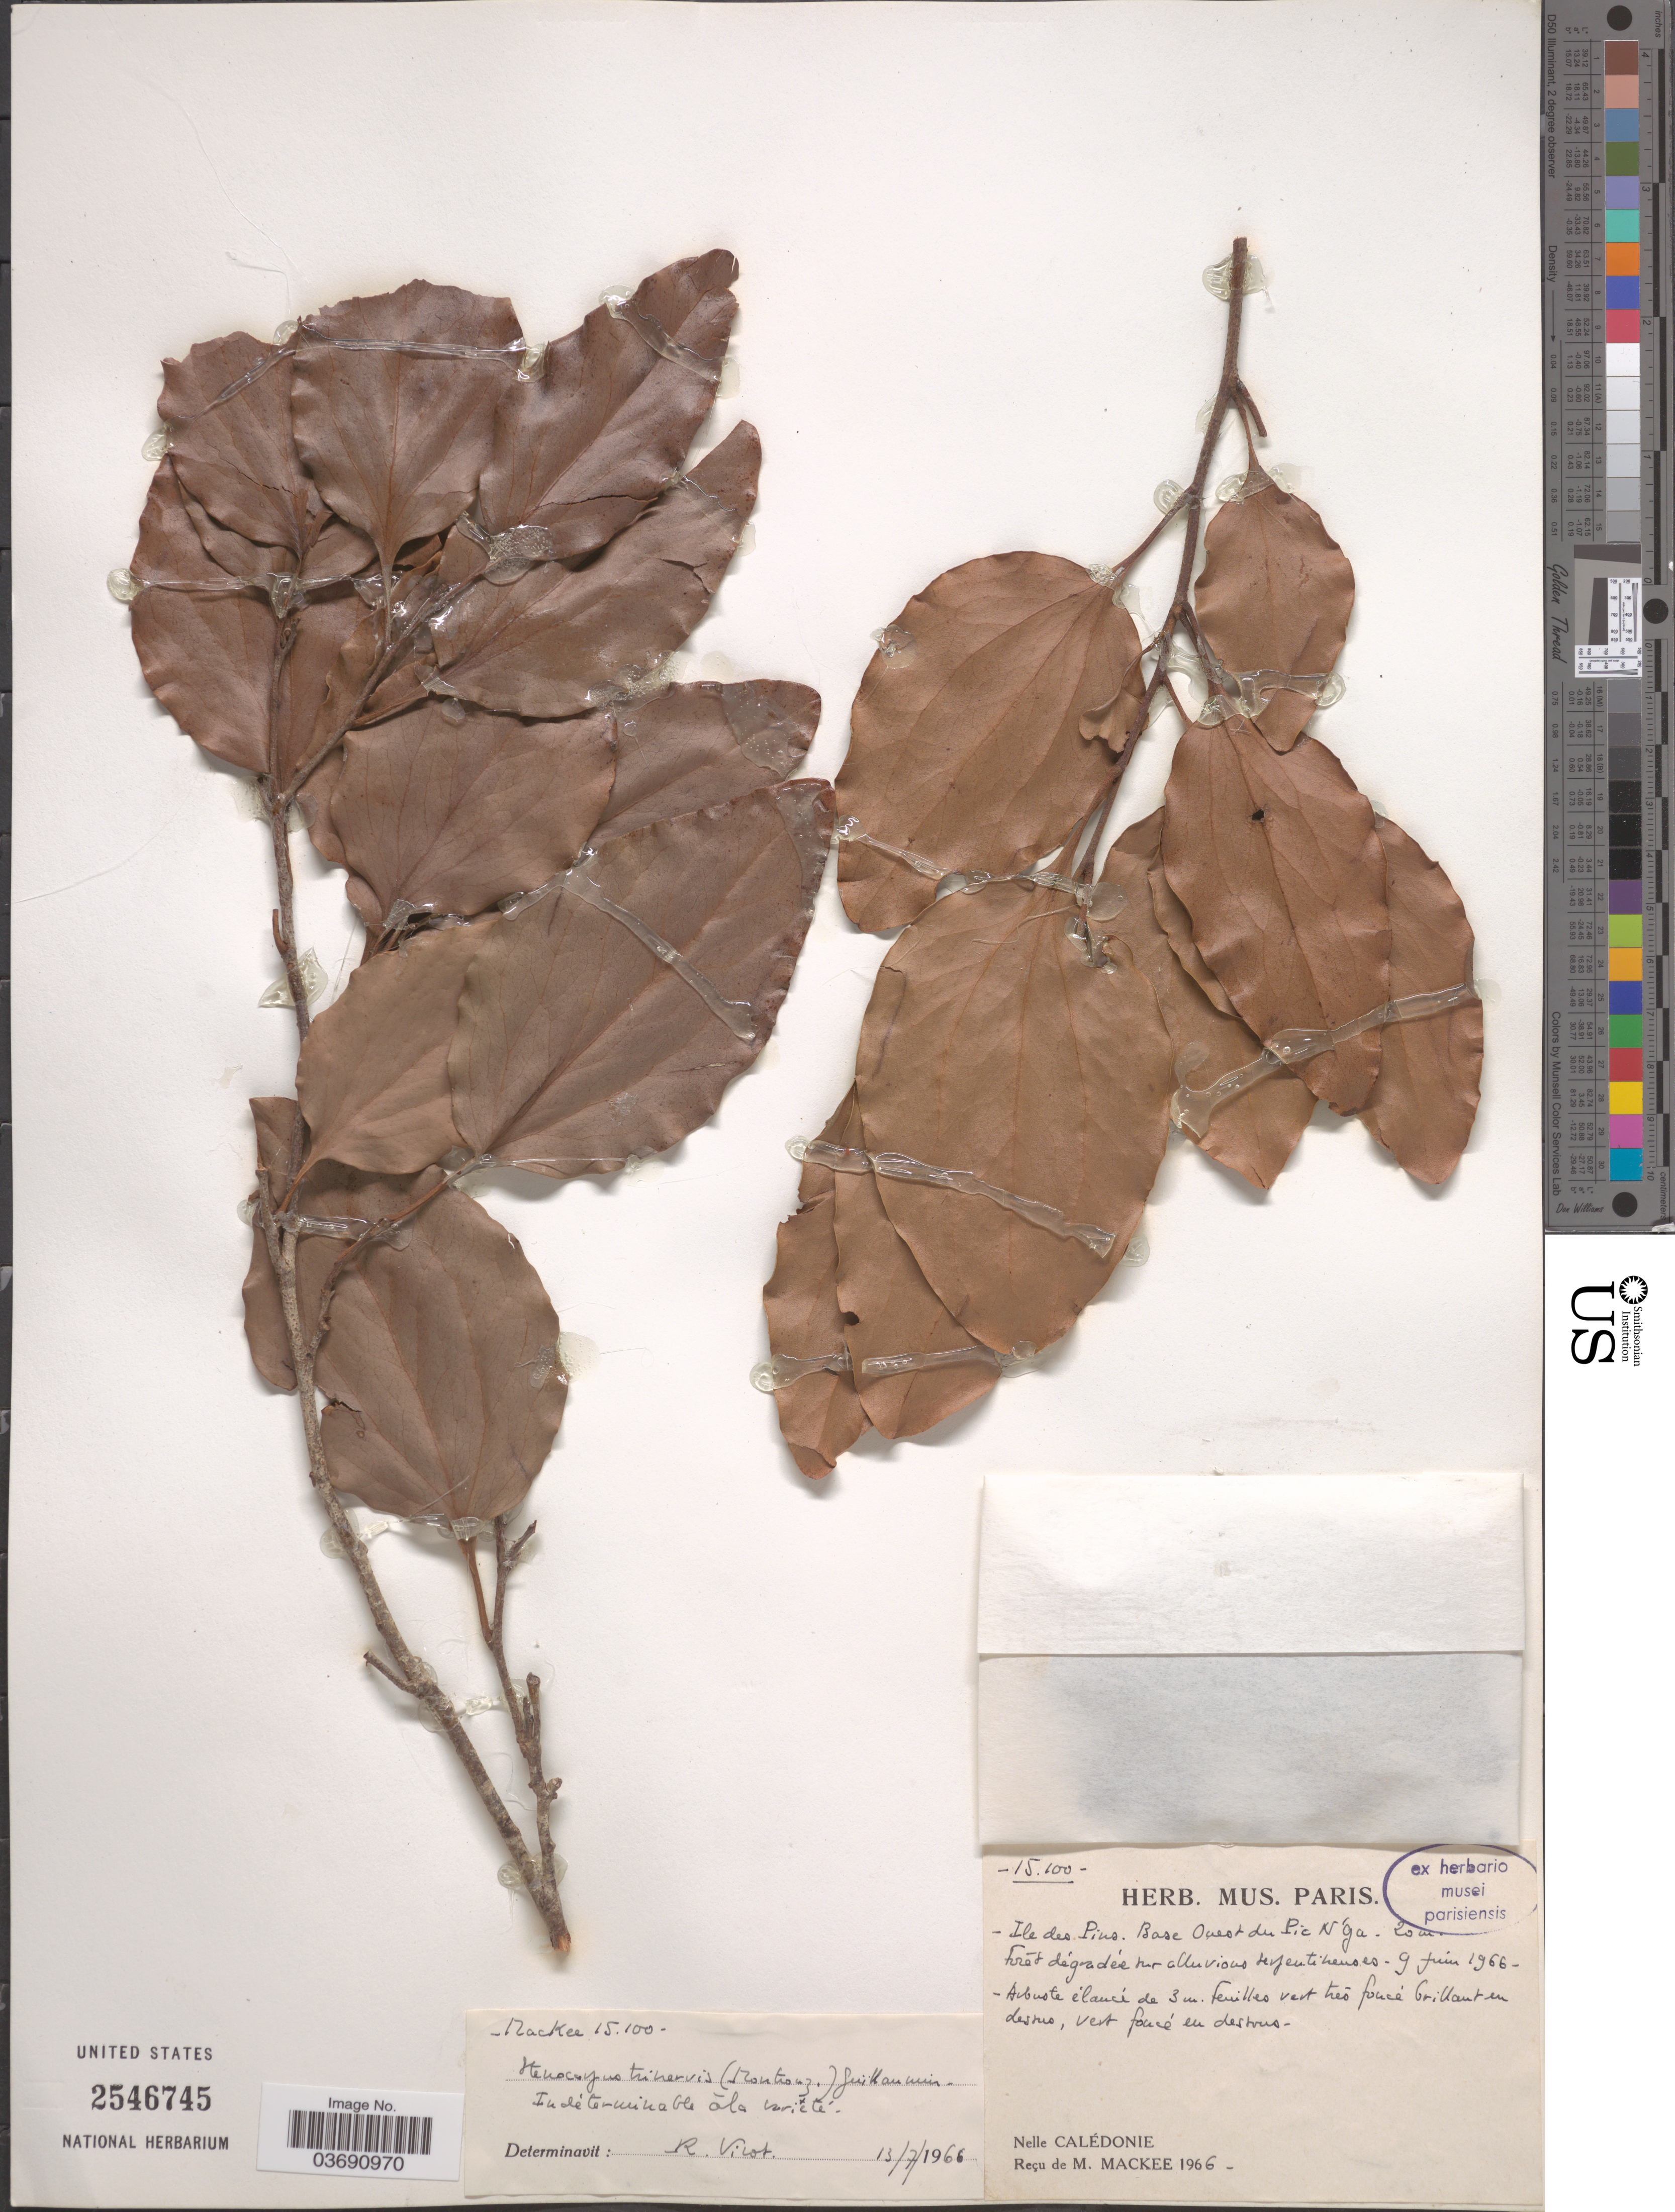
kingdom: Plantae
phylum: Tracheophyta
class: Magnoliopsida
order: Proteales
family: Proteaceae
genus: Stenocarpus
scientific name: Stenocarpus trinervis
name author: (Montrouz.) Guillaumin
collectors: M. Mackee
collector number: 15100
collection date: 1966-06-09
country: New Caledonia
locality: Ile des Pins. Base Ouest du Pic N'ga. [interpreted] Nelle Calédonie.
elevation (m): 20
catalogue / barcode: US 2546745